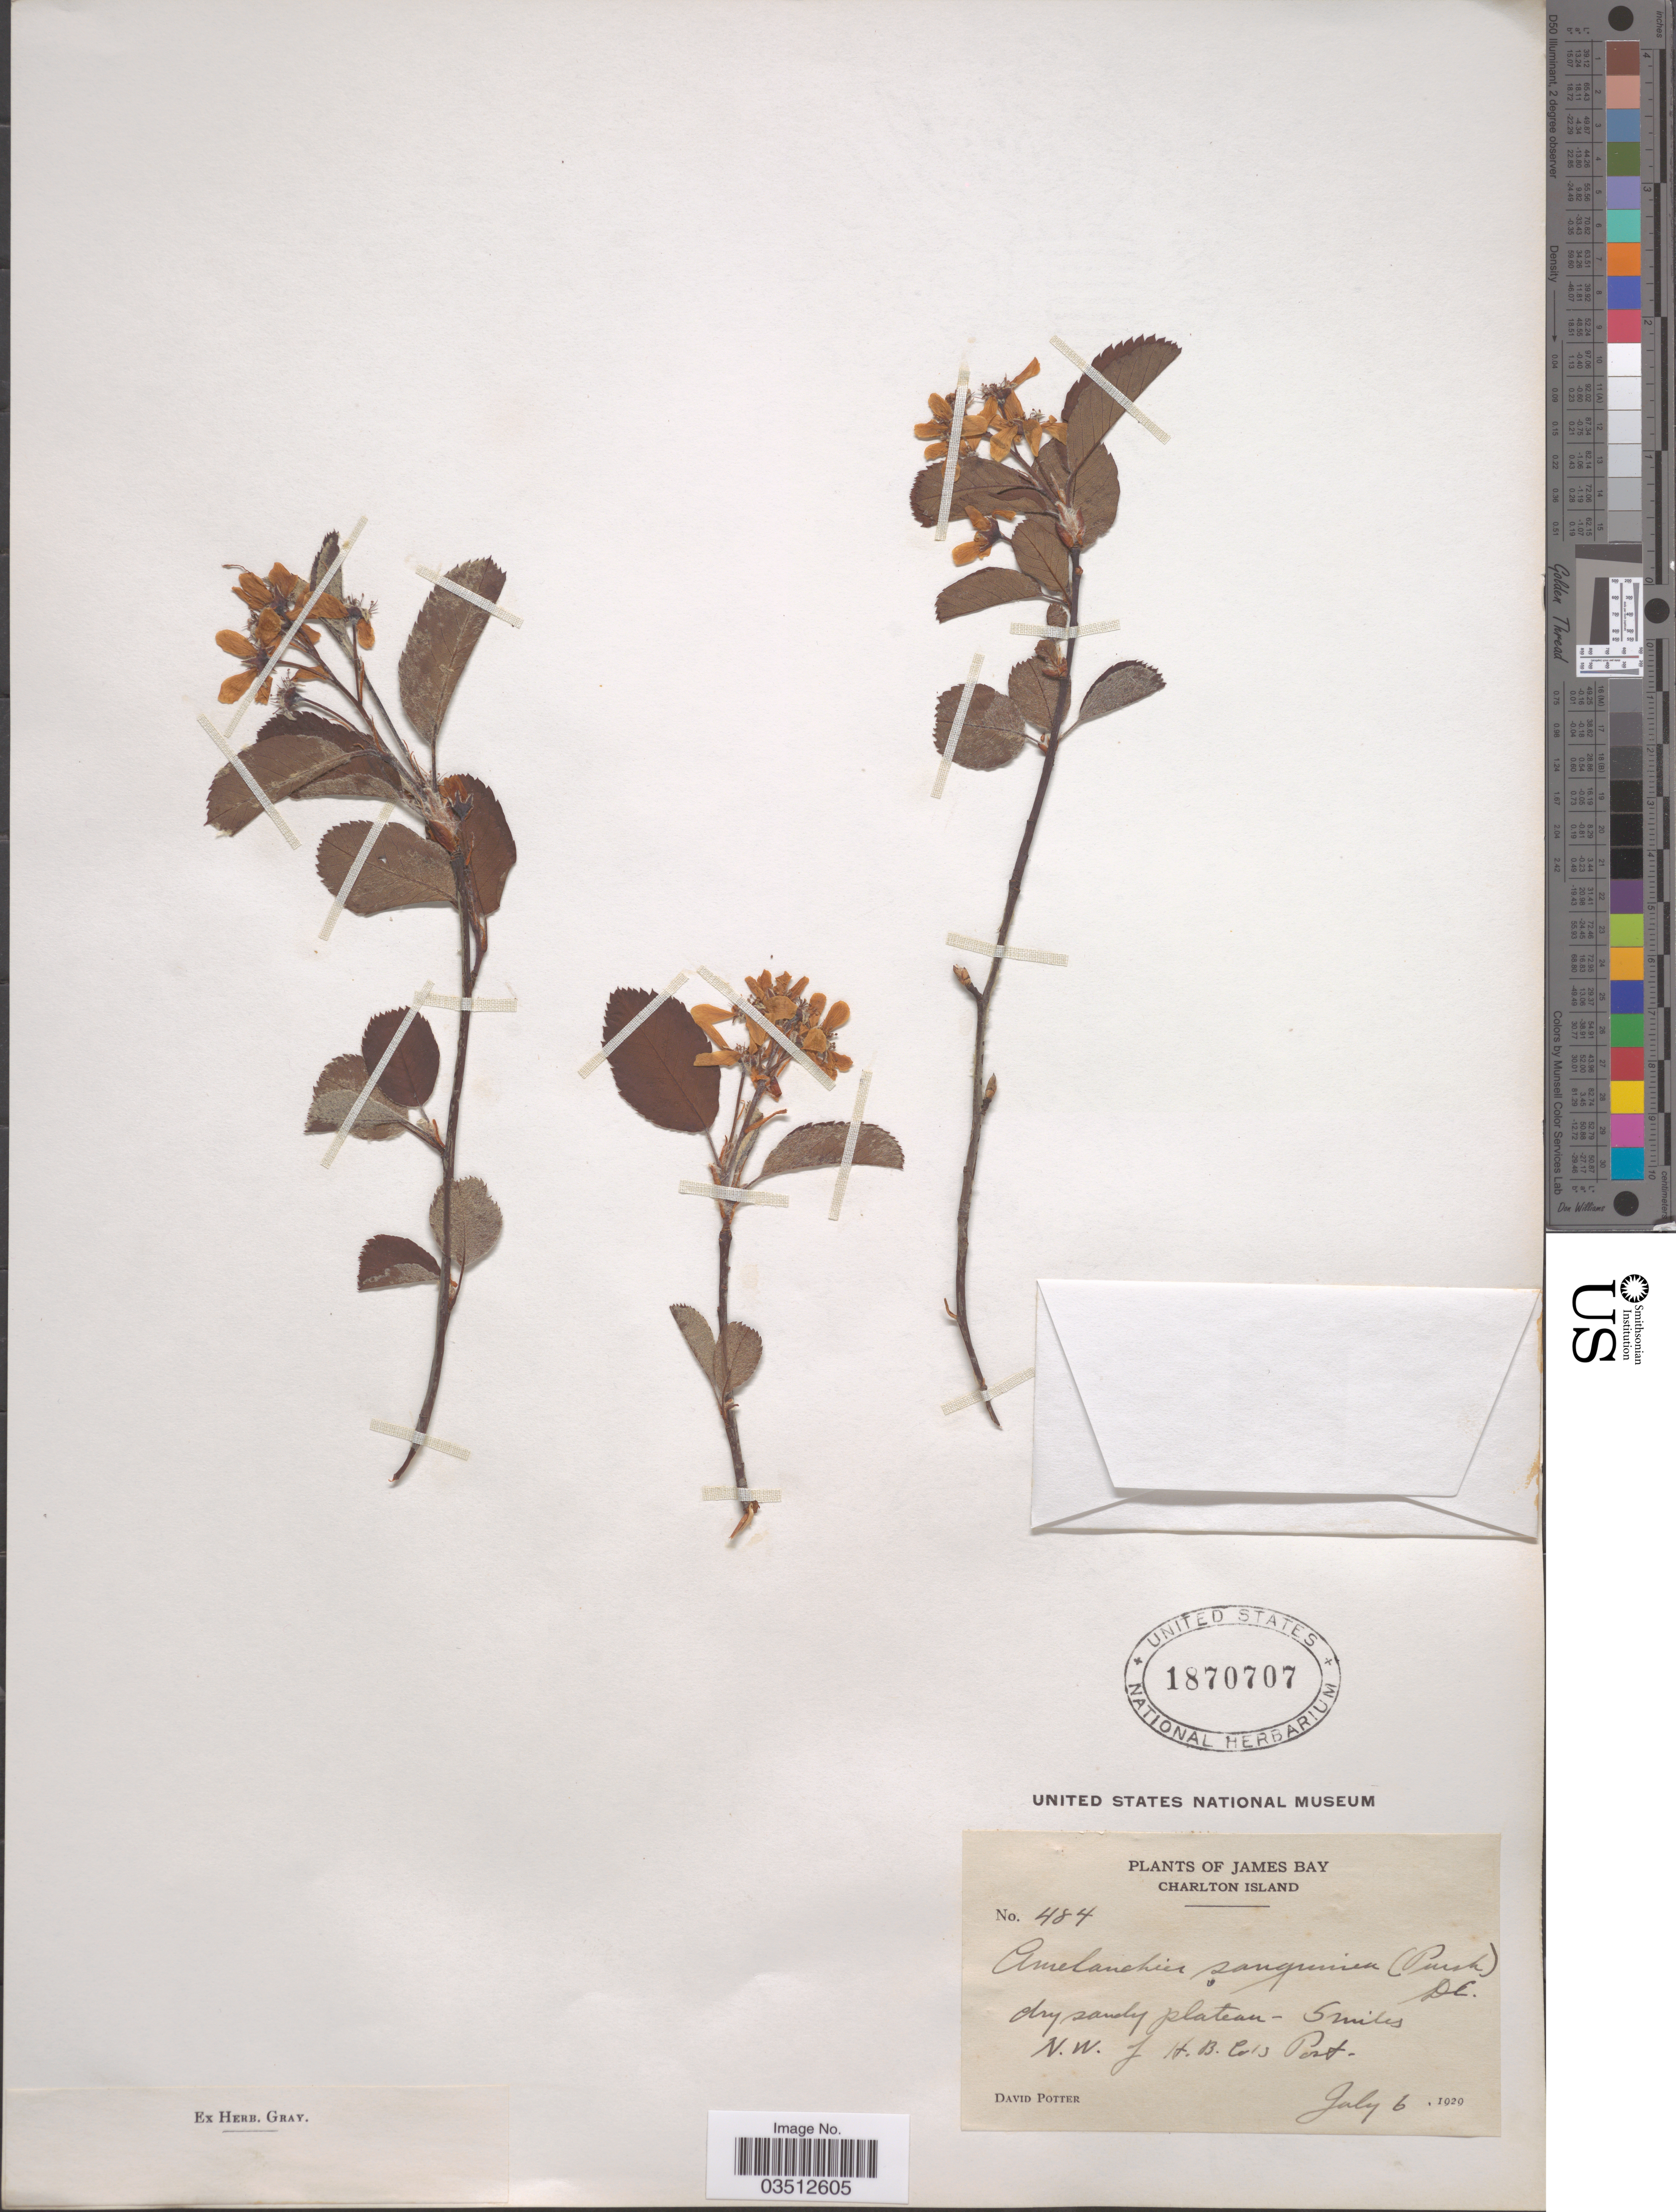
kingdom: Plantae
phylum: Tracheophyta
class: Magnoliopsida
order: Rosales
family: Rosaceae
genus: Amelanchier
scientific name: Amelanchier sanguinea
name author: (Pursh) DC.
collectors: D. Potter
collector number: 484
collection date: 1929-07-06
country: Canada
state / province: Nunavut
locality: James Bay, Charlton Island. 5 miles N.W. of H. B. Co's Post.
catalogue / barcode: US 1870707